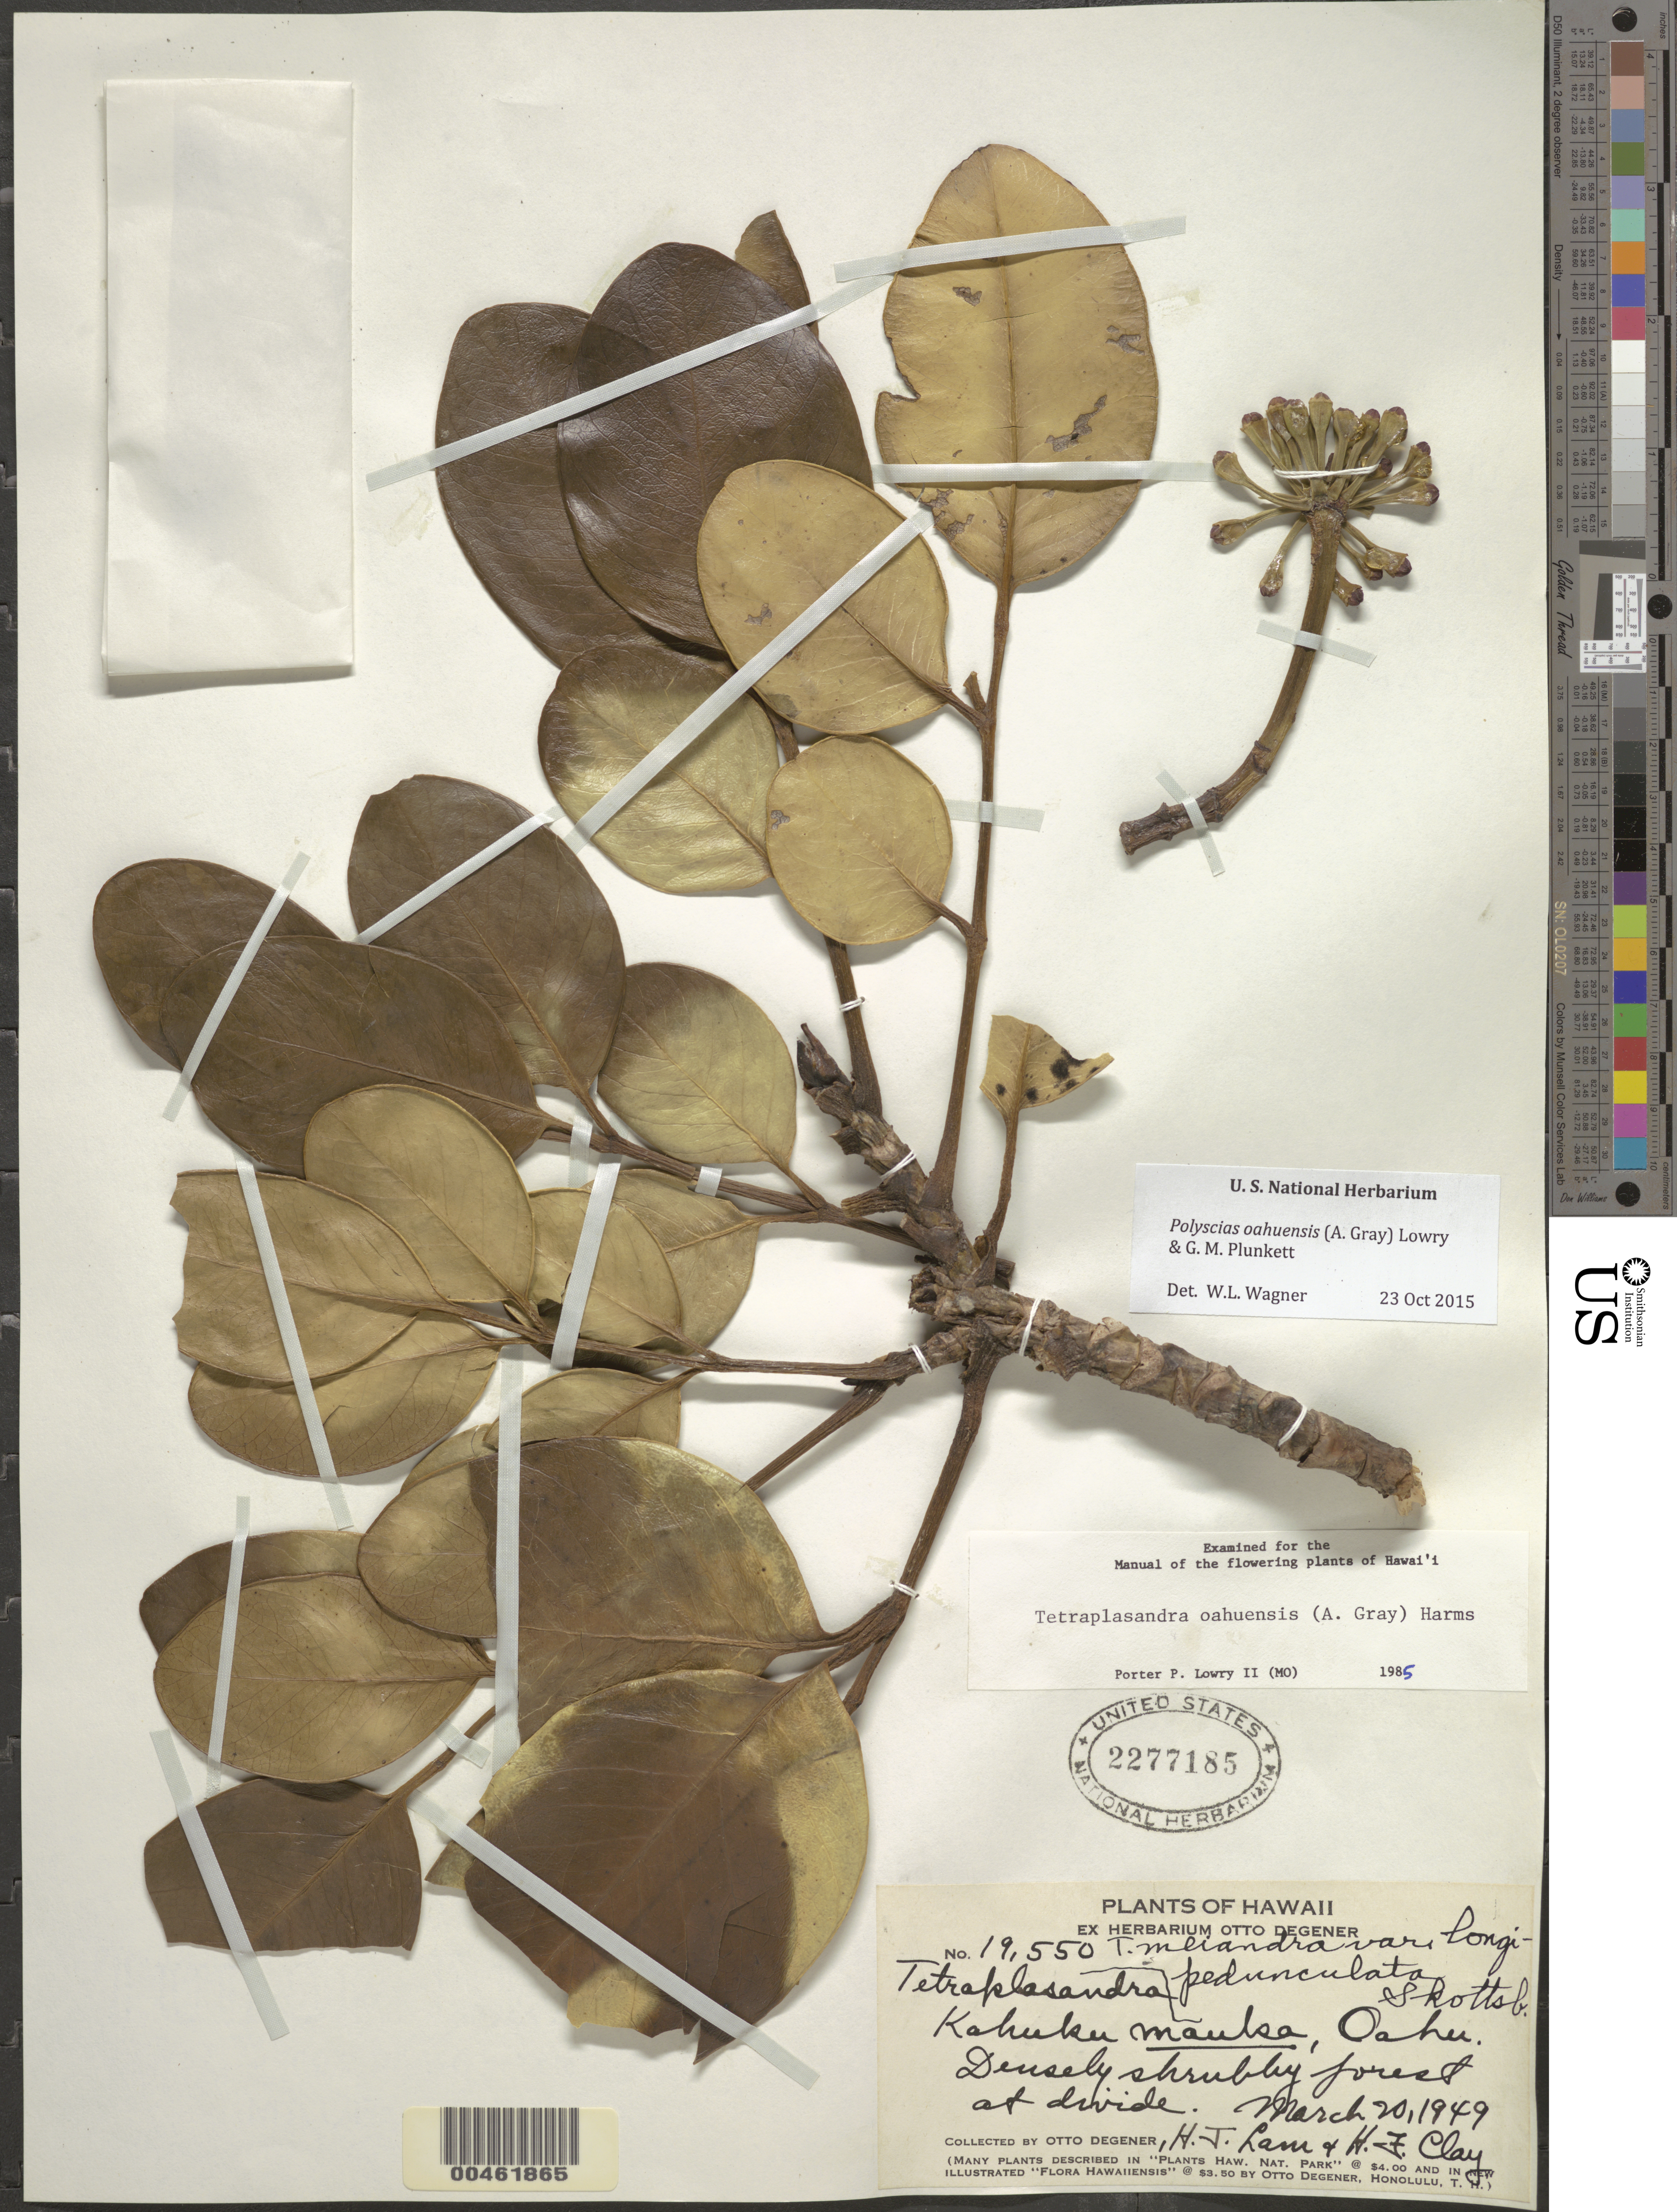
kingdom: Plantae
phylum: Tracheophyta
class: Magnoliopsida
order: Apiales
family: Araliaceae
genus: Polyscias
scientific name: Polyscias oahuensis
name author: (A. Gray) Lowry & G. M. Plunkett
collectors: O. Degener, H. J. Lam & H. Clay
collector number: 19550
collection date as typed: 20 Mar 1949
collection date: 1949-03-20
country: United States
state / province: Hawaii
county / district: Honolulu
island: Oahu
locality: Kahuku mauka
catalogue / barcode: US 2277185